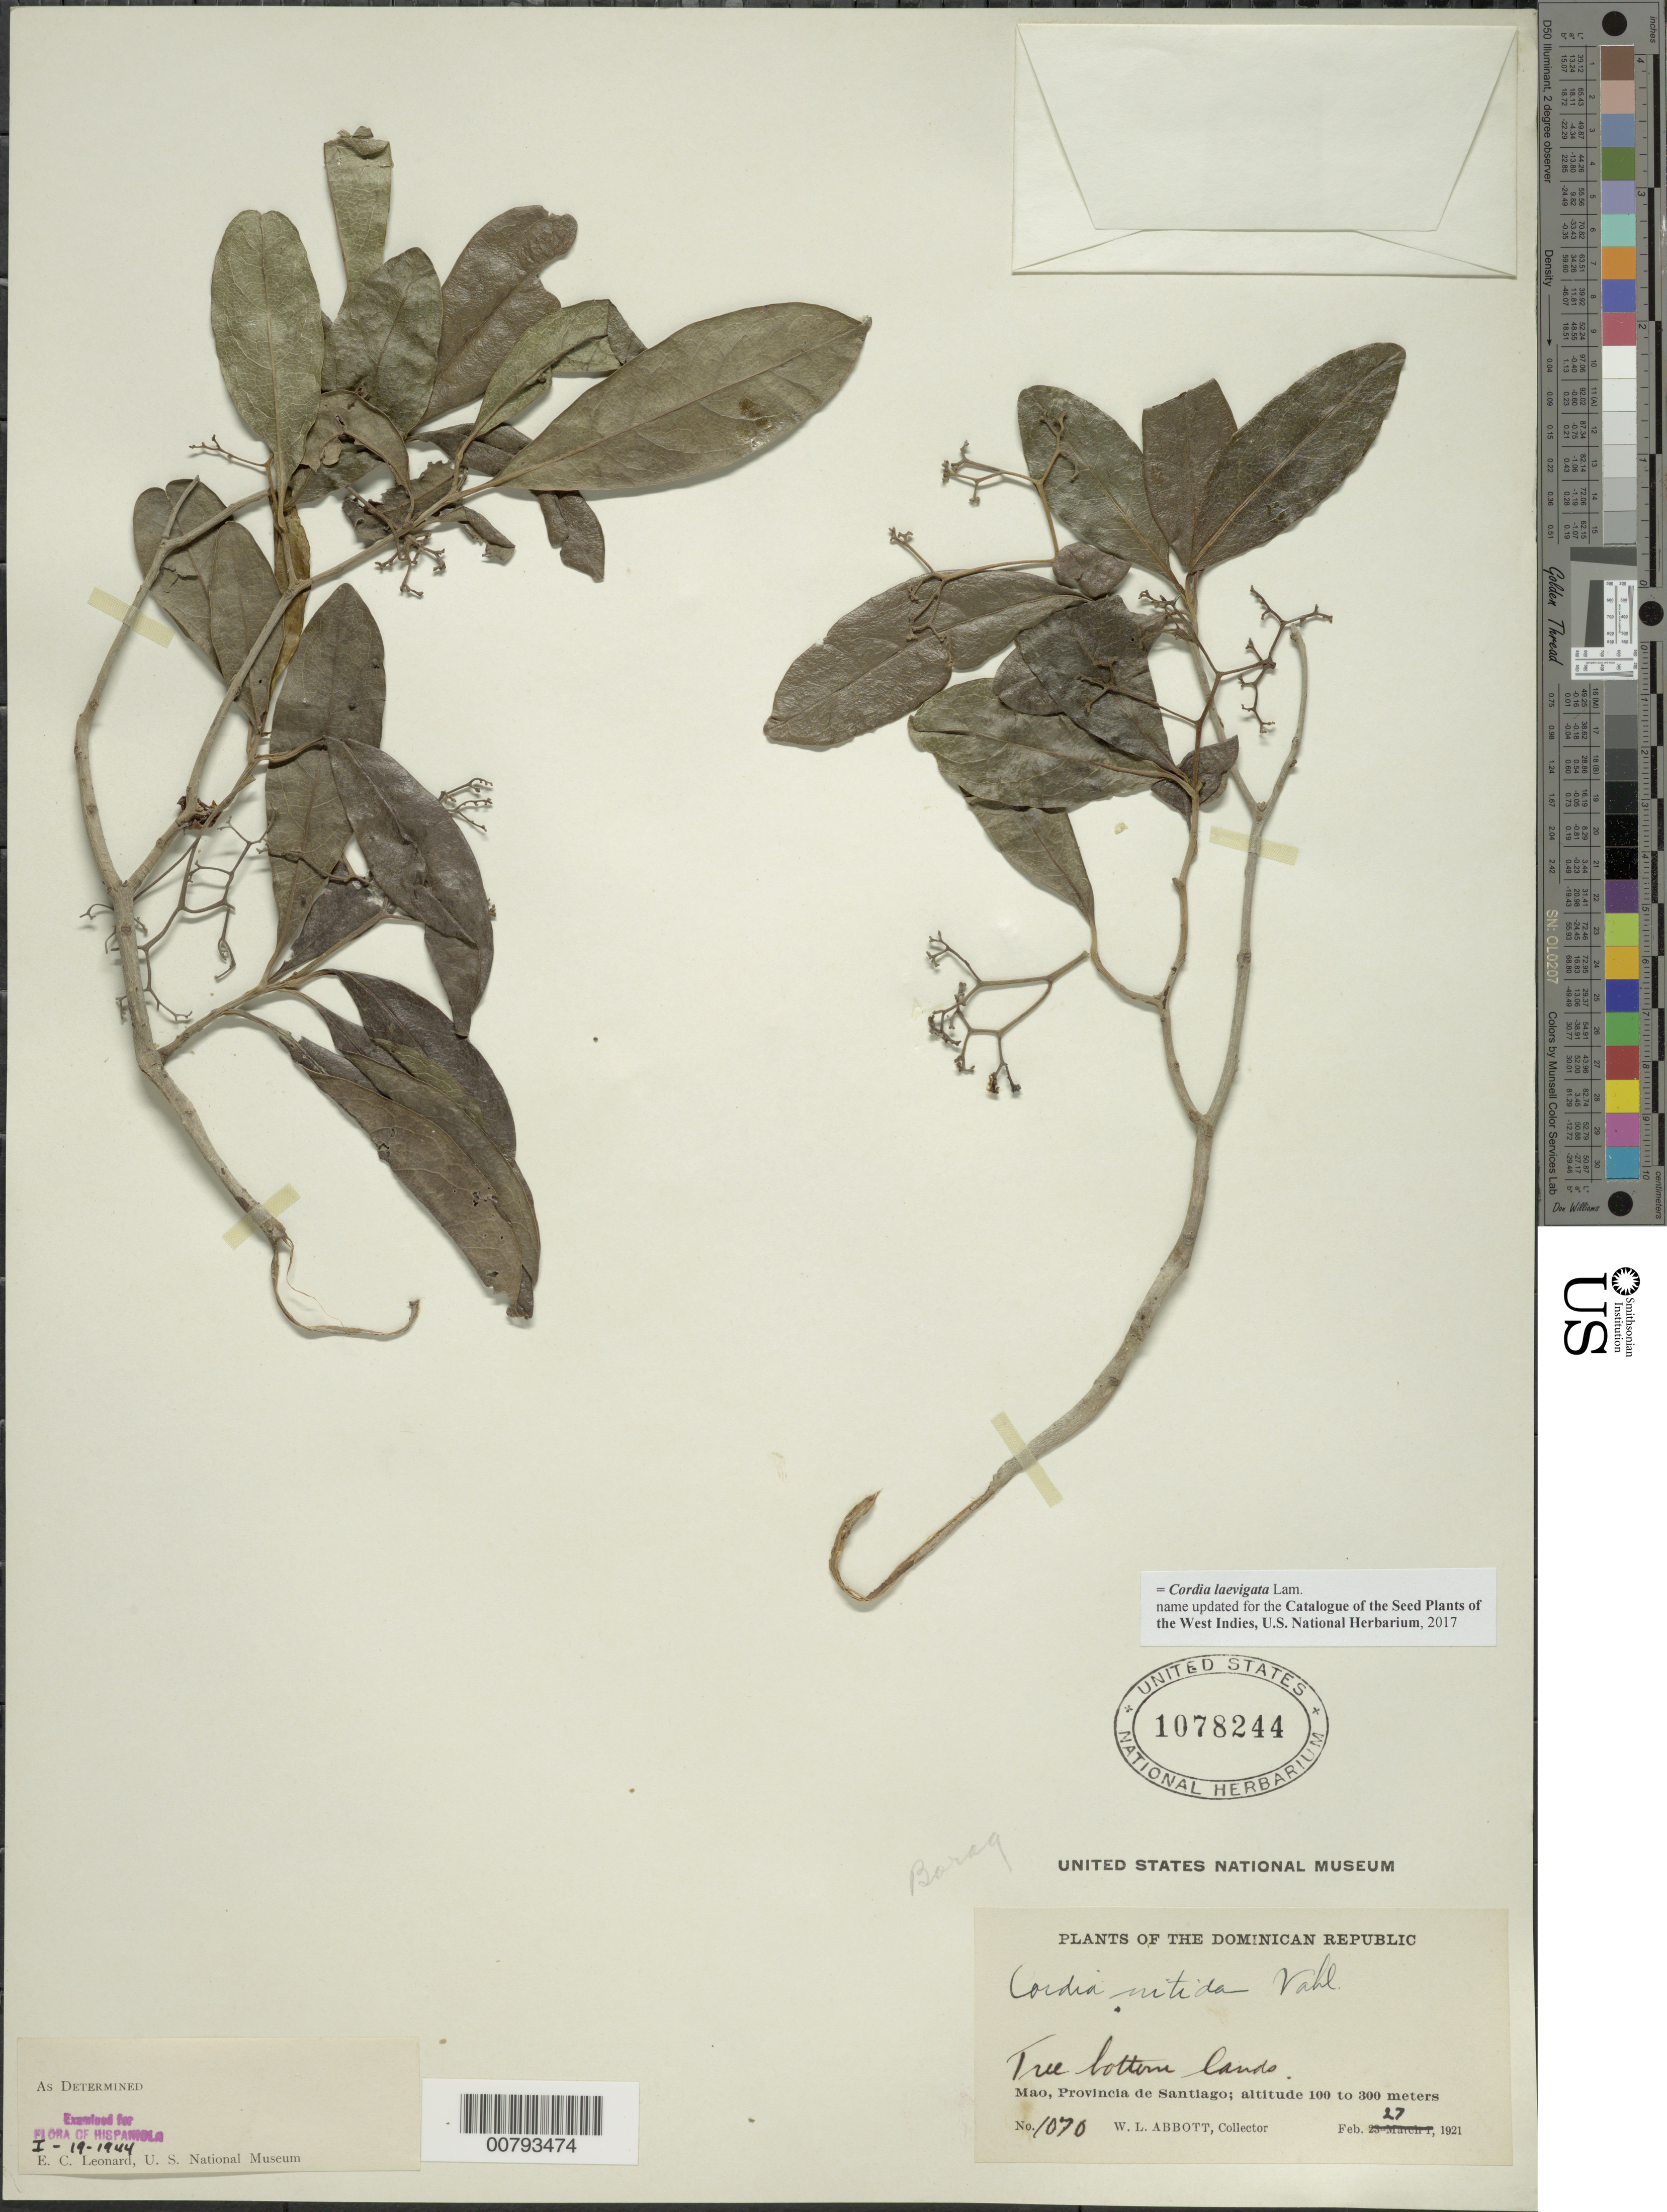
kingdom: Plantae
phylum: Tracheophyta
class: Magnoliopsida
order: Boraginales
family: Cordiaceae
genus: Cordia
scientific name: Cordia laevigata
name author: Lam.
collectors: W. L. Abbott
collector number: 1070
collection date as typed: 27 Feb 1910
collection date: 1910-02-27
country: Dominican Republic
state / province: Santiago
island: Hispaniola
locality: Mao.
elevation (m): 100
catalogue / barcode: US 1078244